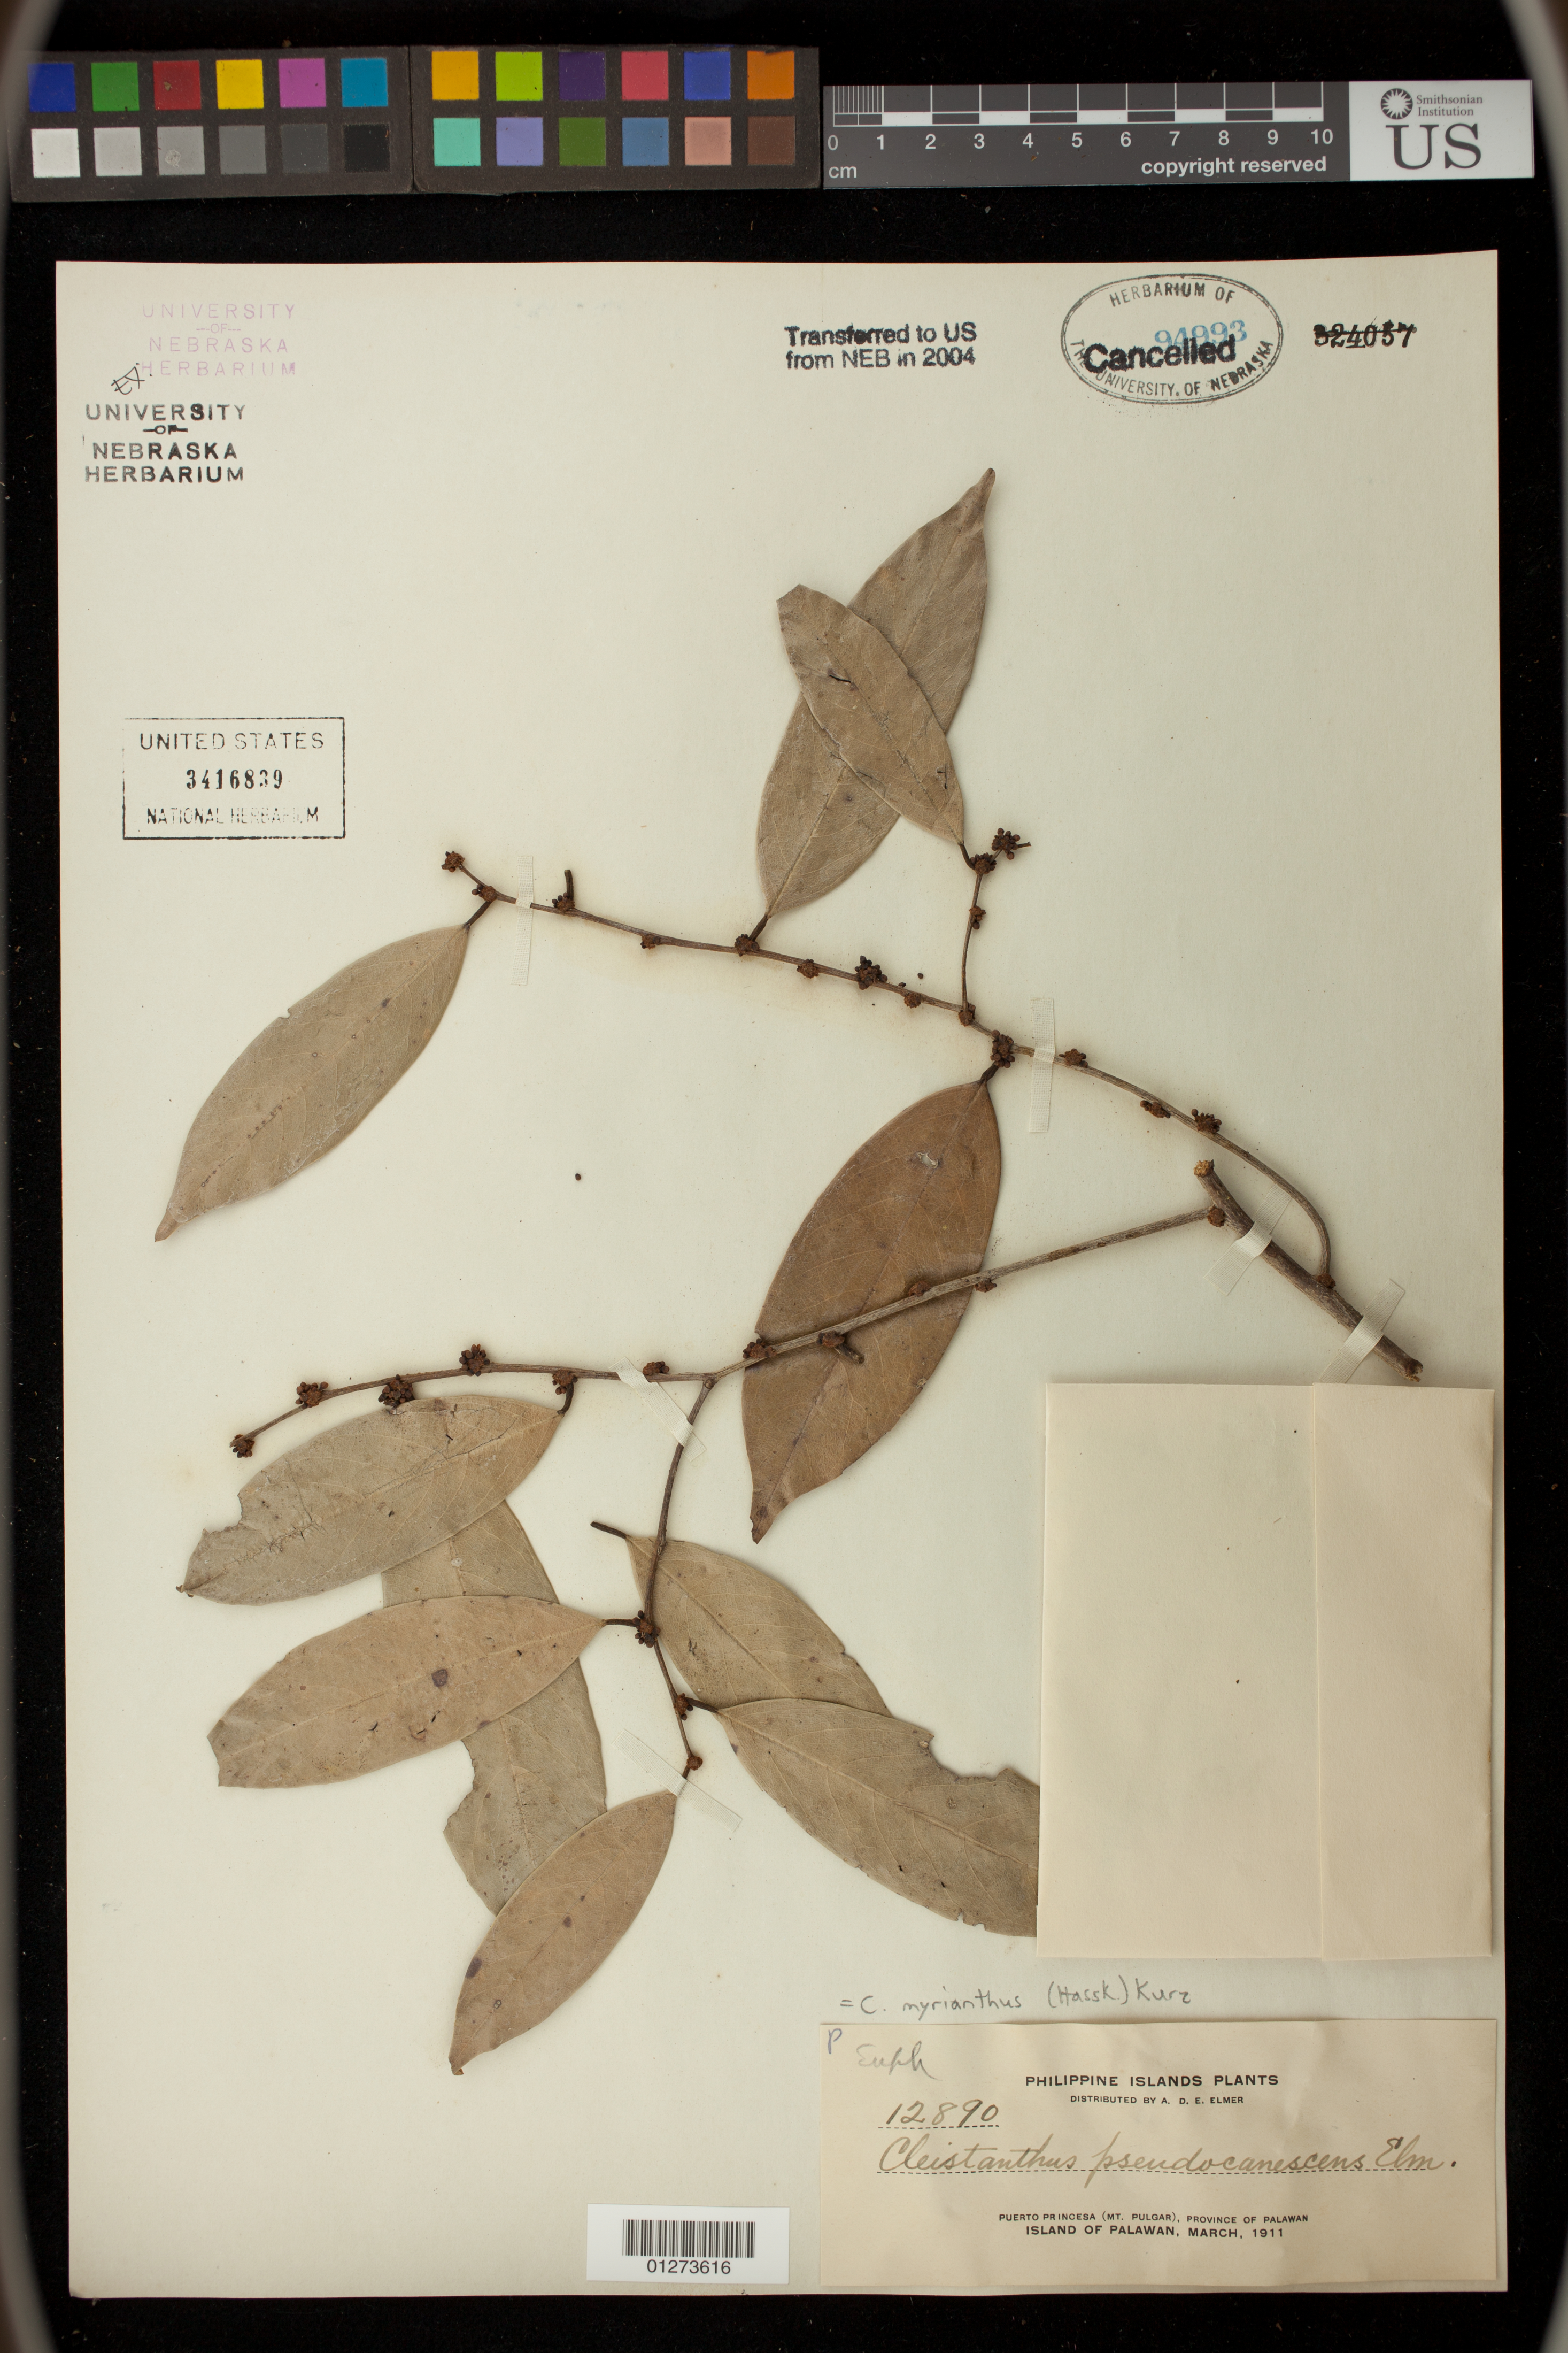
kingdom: Plantae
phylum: Tracheophyta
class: Magnoliopsida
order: Malpighiales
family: Phyllanthaceae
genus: Cleistanthus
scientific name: Cleistanthus myrianthus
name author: (Hassk.) Kurz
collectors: A. D. E. Elmer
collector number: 12890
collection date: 1911-03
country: Philippines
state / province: Mimaropa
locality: Puerto Princesa (Mt. Pulgar), Province of Palawan, Island of Palawan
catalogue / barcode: US 3416839